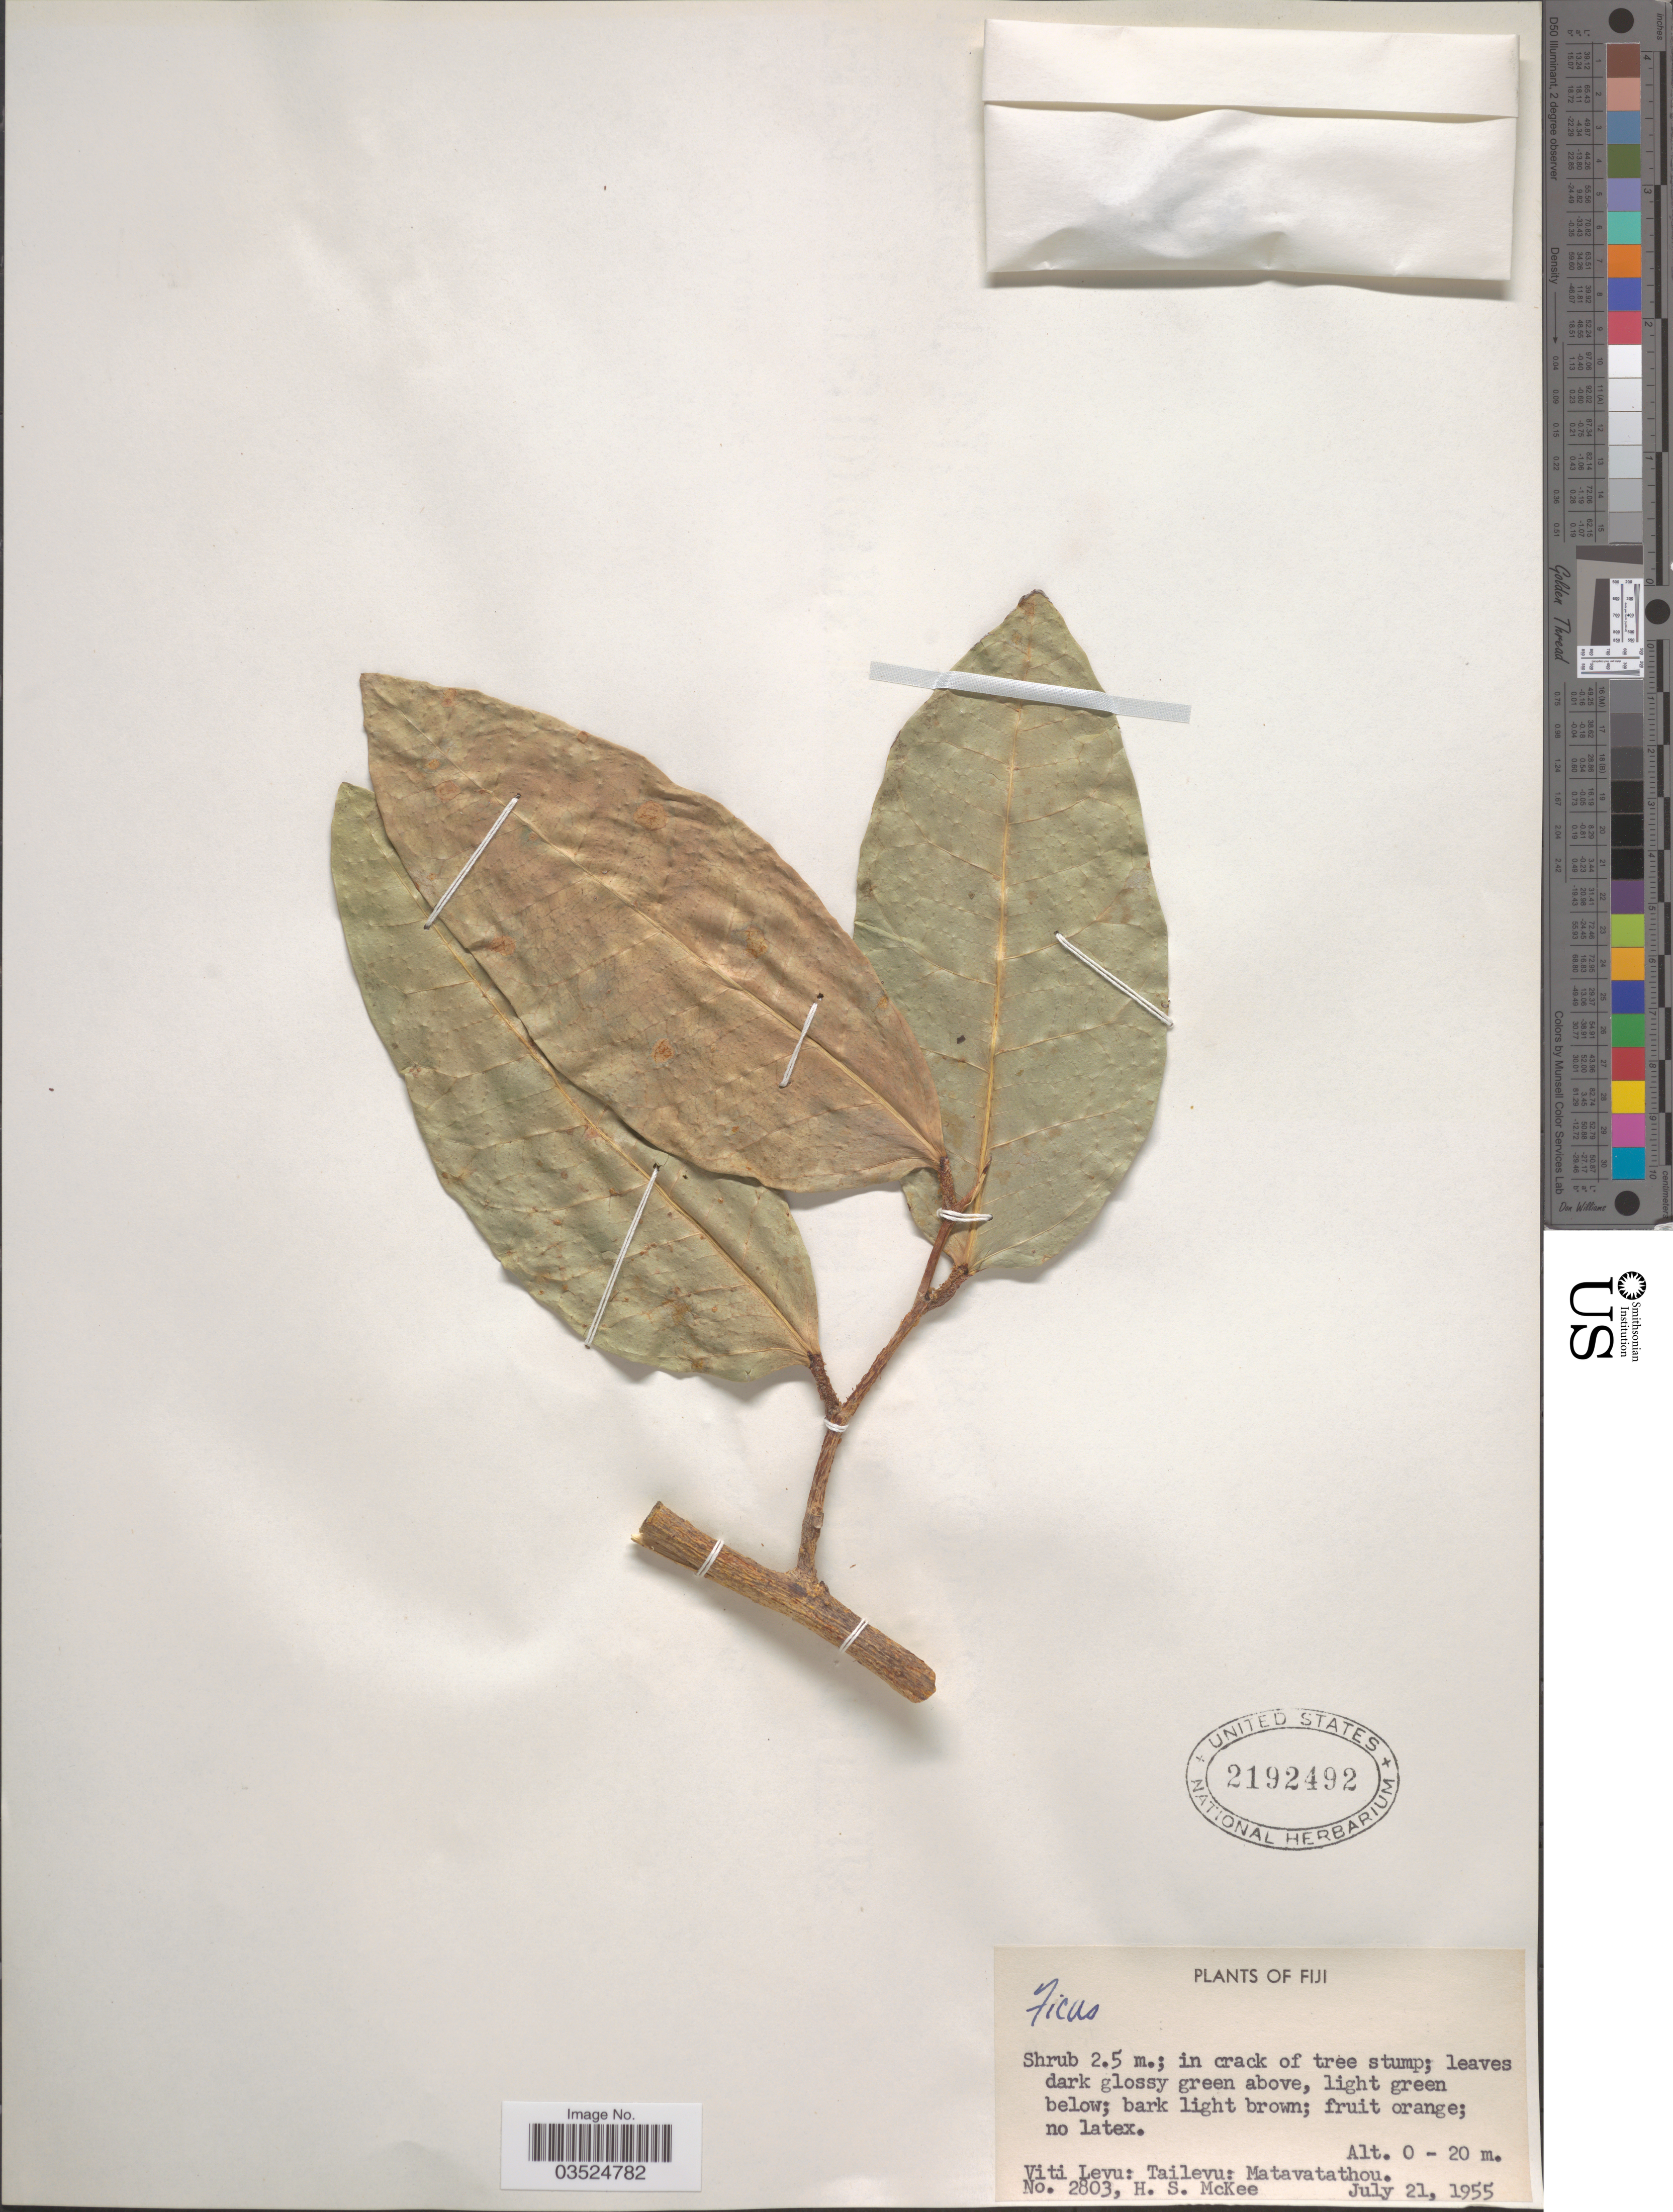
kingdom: Plantae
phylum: Tracheophyta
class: Magnoliopsida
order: Rosales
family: Moraceae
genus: Ficus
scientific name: Ficus sp.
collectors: H. S. McKee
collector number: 2803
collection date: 1955-07-21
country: Fiji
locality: Viti Levu: Tailevu: Matavatathou.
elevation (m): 0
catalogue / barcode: US 2192492